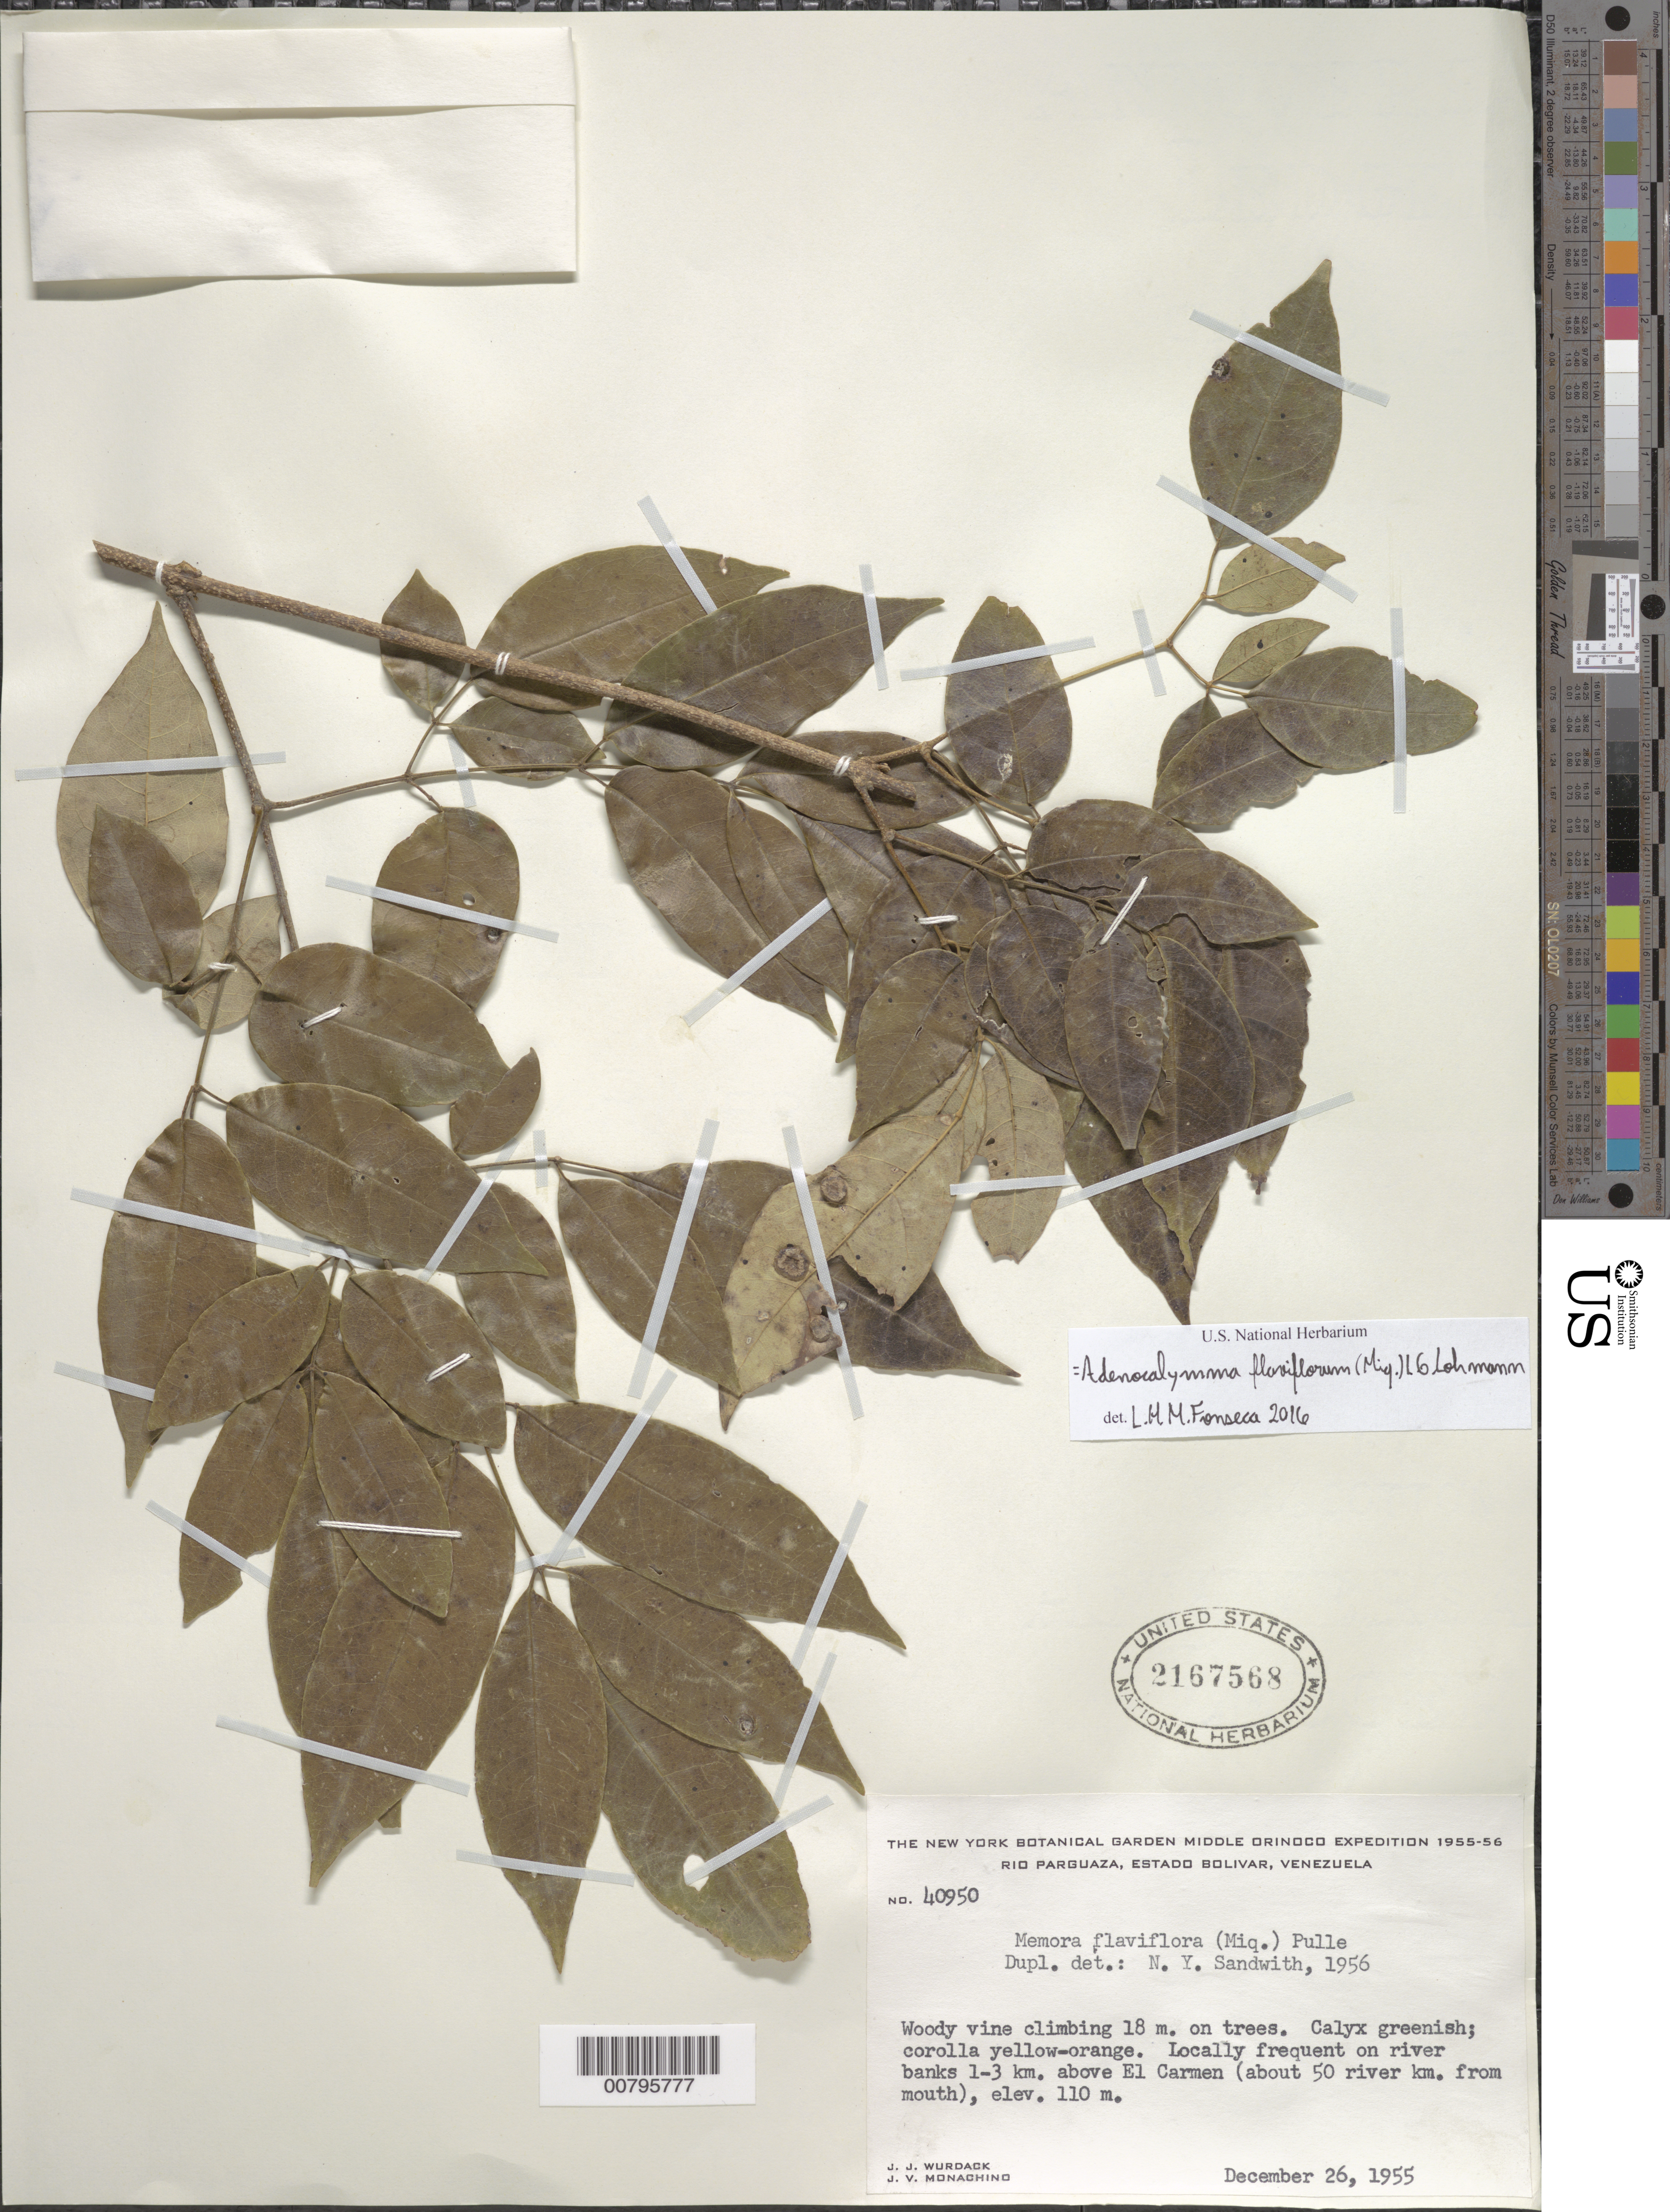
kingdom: Plantae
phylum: Tracheophyta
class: Magnoliopsida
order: Lamiales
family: Bignoniaceae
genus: Adenocalymma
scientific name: Adenocalymma flaviflorum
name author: (Miq.) L.G. Lohmann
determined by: Fonseca, L. H. M.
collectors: J. J. Wurdack & J. V. Monachino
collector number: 40950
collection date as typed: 26-Dec-55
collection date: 1955-12-26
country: Venezuela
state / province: Bolívar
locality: Río Parguaza, 1-3 km above El Carmen (about 50 km above river mouth)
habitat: River banks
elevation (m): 110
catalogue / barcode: US 2167568